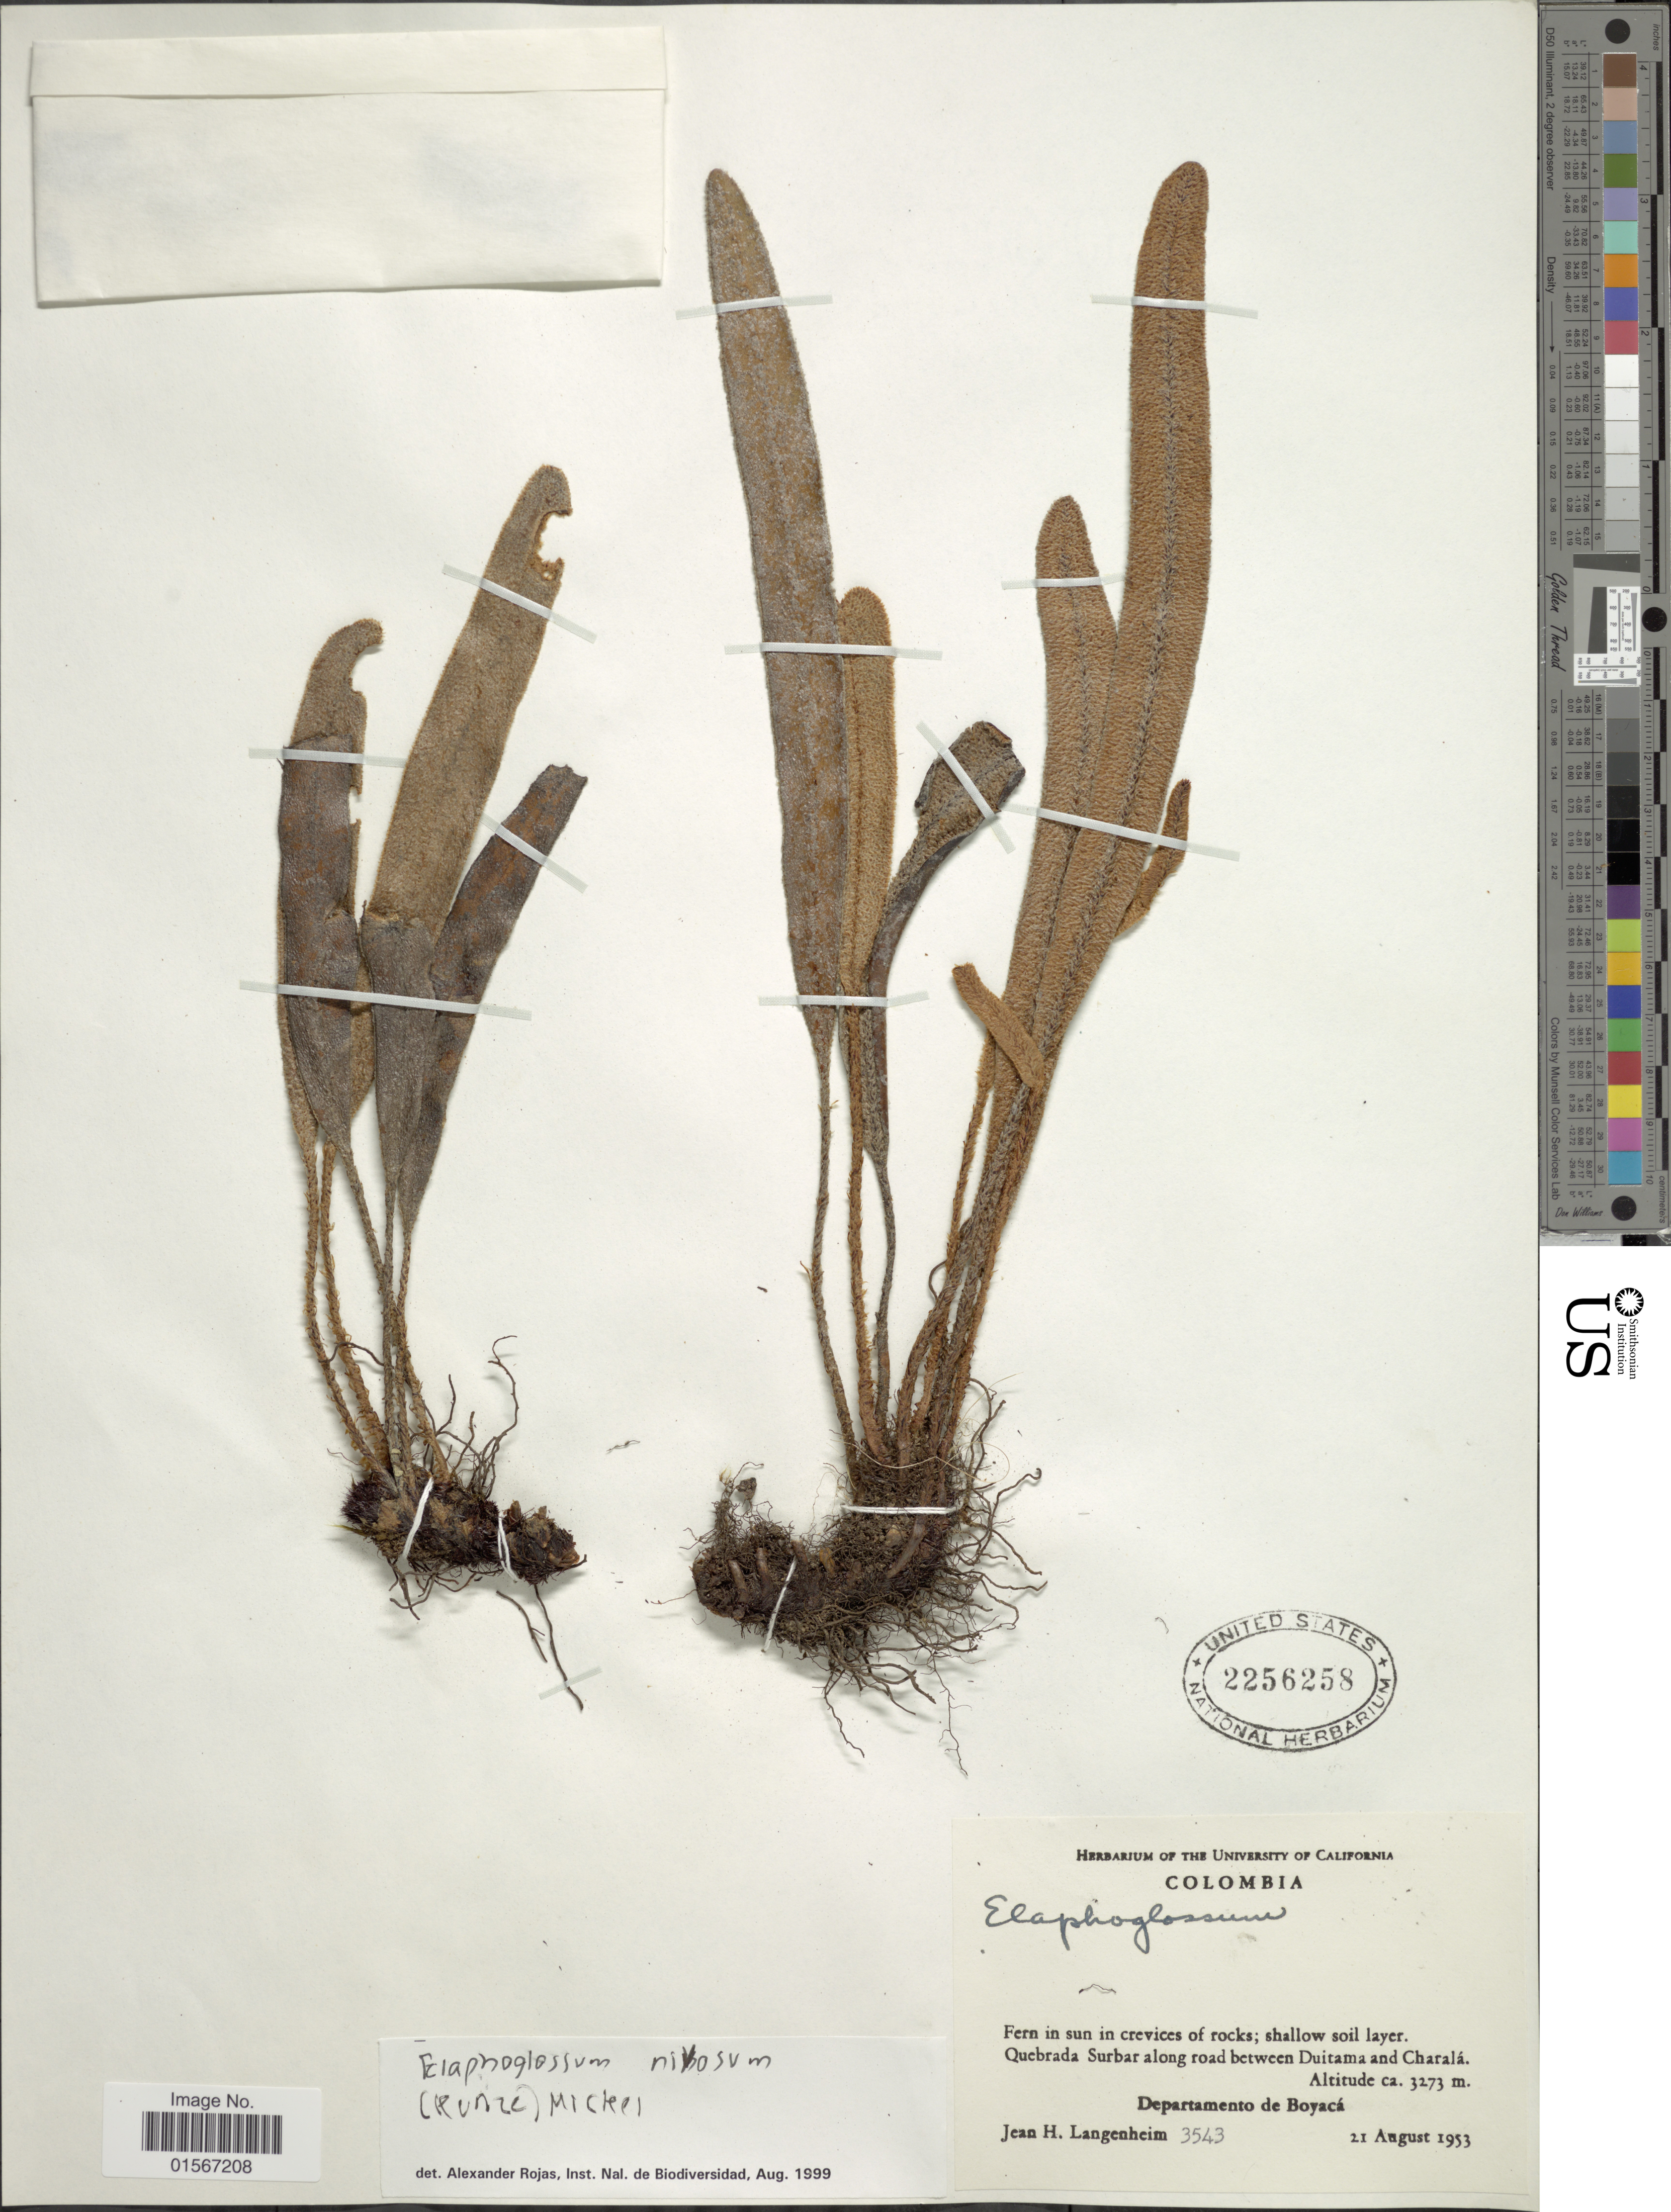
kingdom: Plantae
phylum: Tracheophyta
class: Polypodiopsida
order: Polypodiales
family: Dryopteridaceae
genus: Elaphoglossum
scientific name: Elaphoglossum nivosum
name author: (Kunze) Mickel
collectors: J. H. Langenheim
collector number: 3543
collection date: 1953-08-21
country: Colombia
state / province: Boyacá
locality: Colombia, Quebrada Surbar along road between Duitama and Charalá. Departamento de Boyacá.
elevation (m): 3273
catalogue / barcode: US 2256258